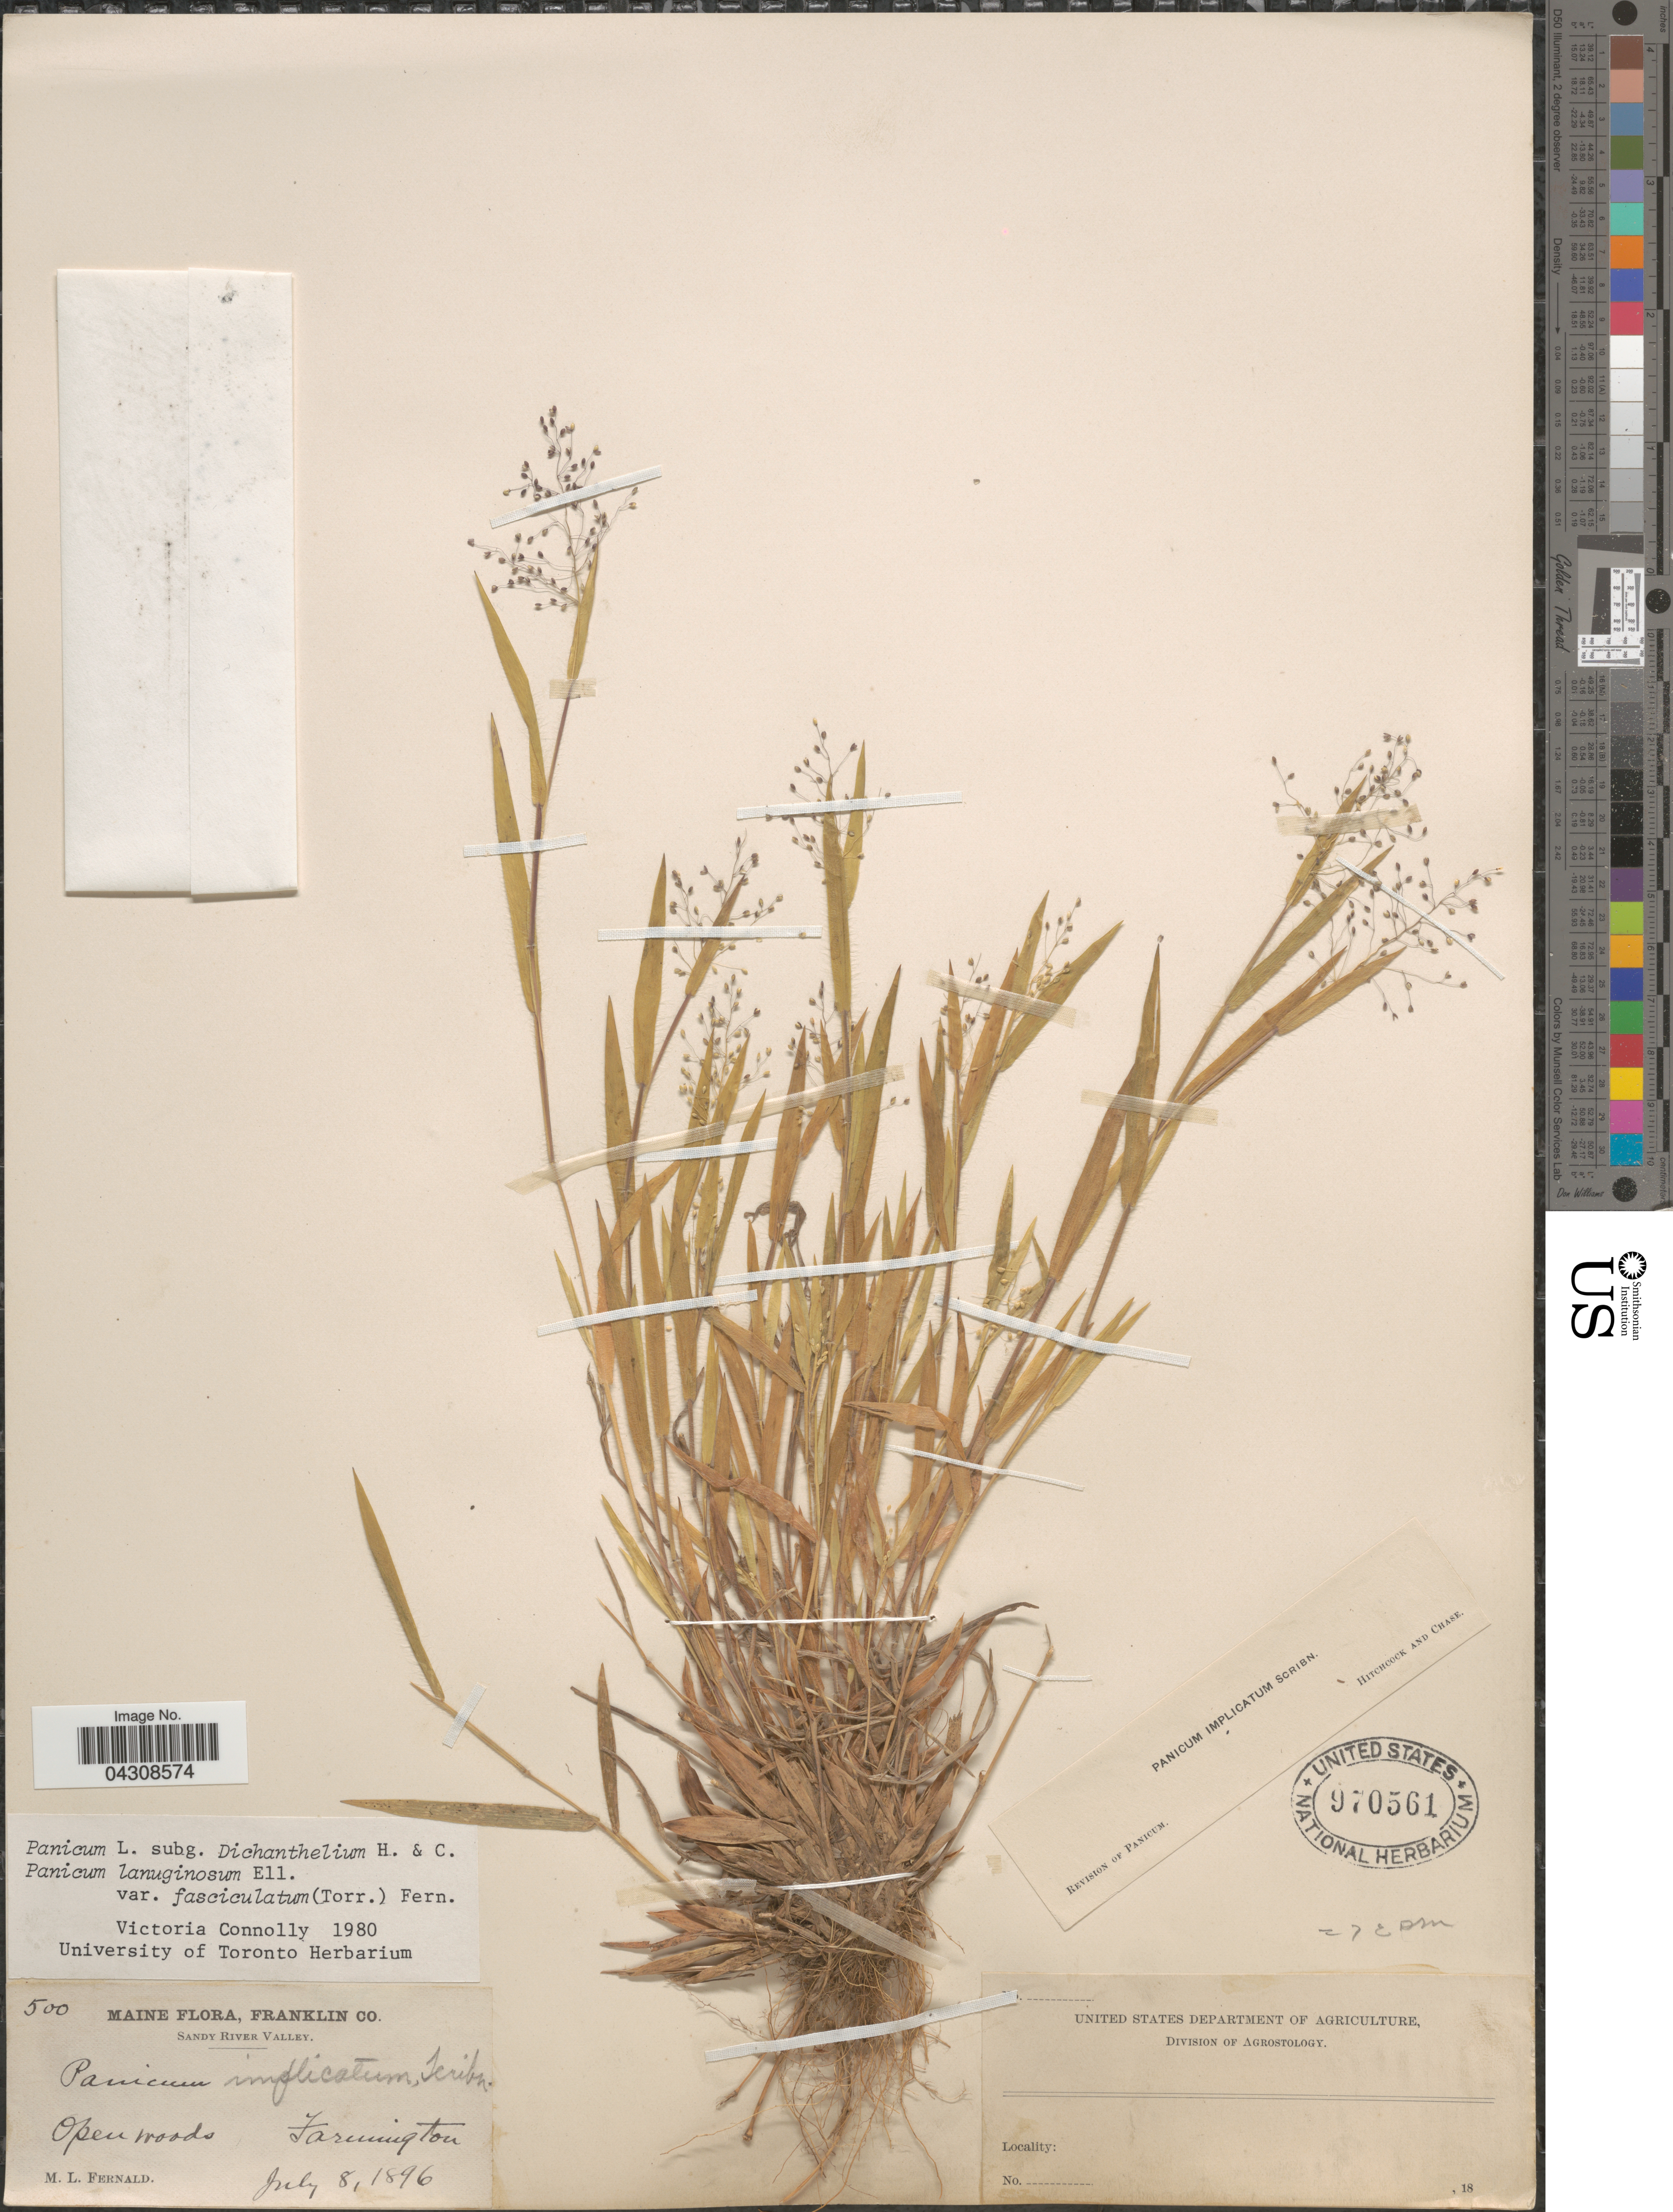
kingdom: Plantae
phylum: Tracheophyta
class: Liliopsida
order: Poales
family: Poaceae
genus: Dichanthelium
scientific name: Dichanthelium acuminatum var. acuminatum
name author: (Sw.) Gould & C.A. Clark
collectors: M. L. Fernald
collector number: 500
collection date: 1896-07-08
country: United States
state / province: Maine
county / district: Franklin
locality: Sandy River Valley. Farmington.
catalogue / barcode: US 970561